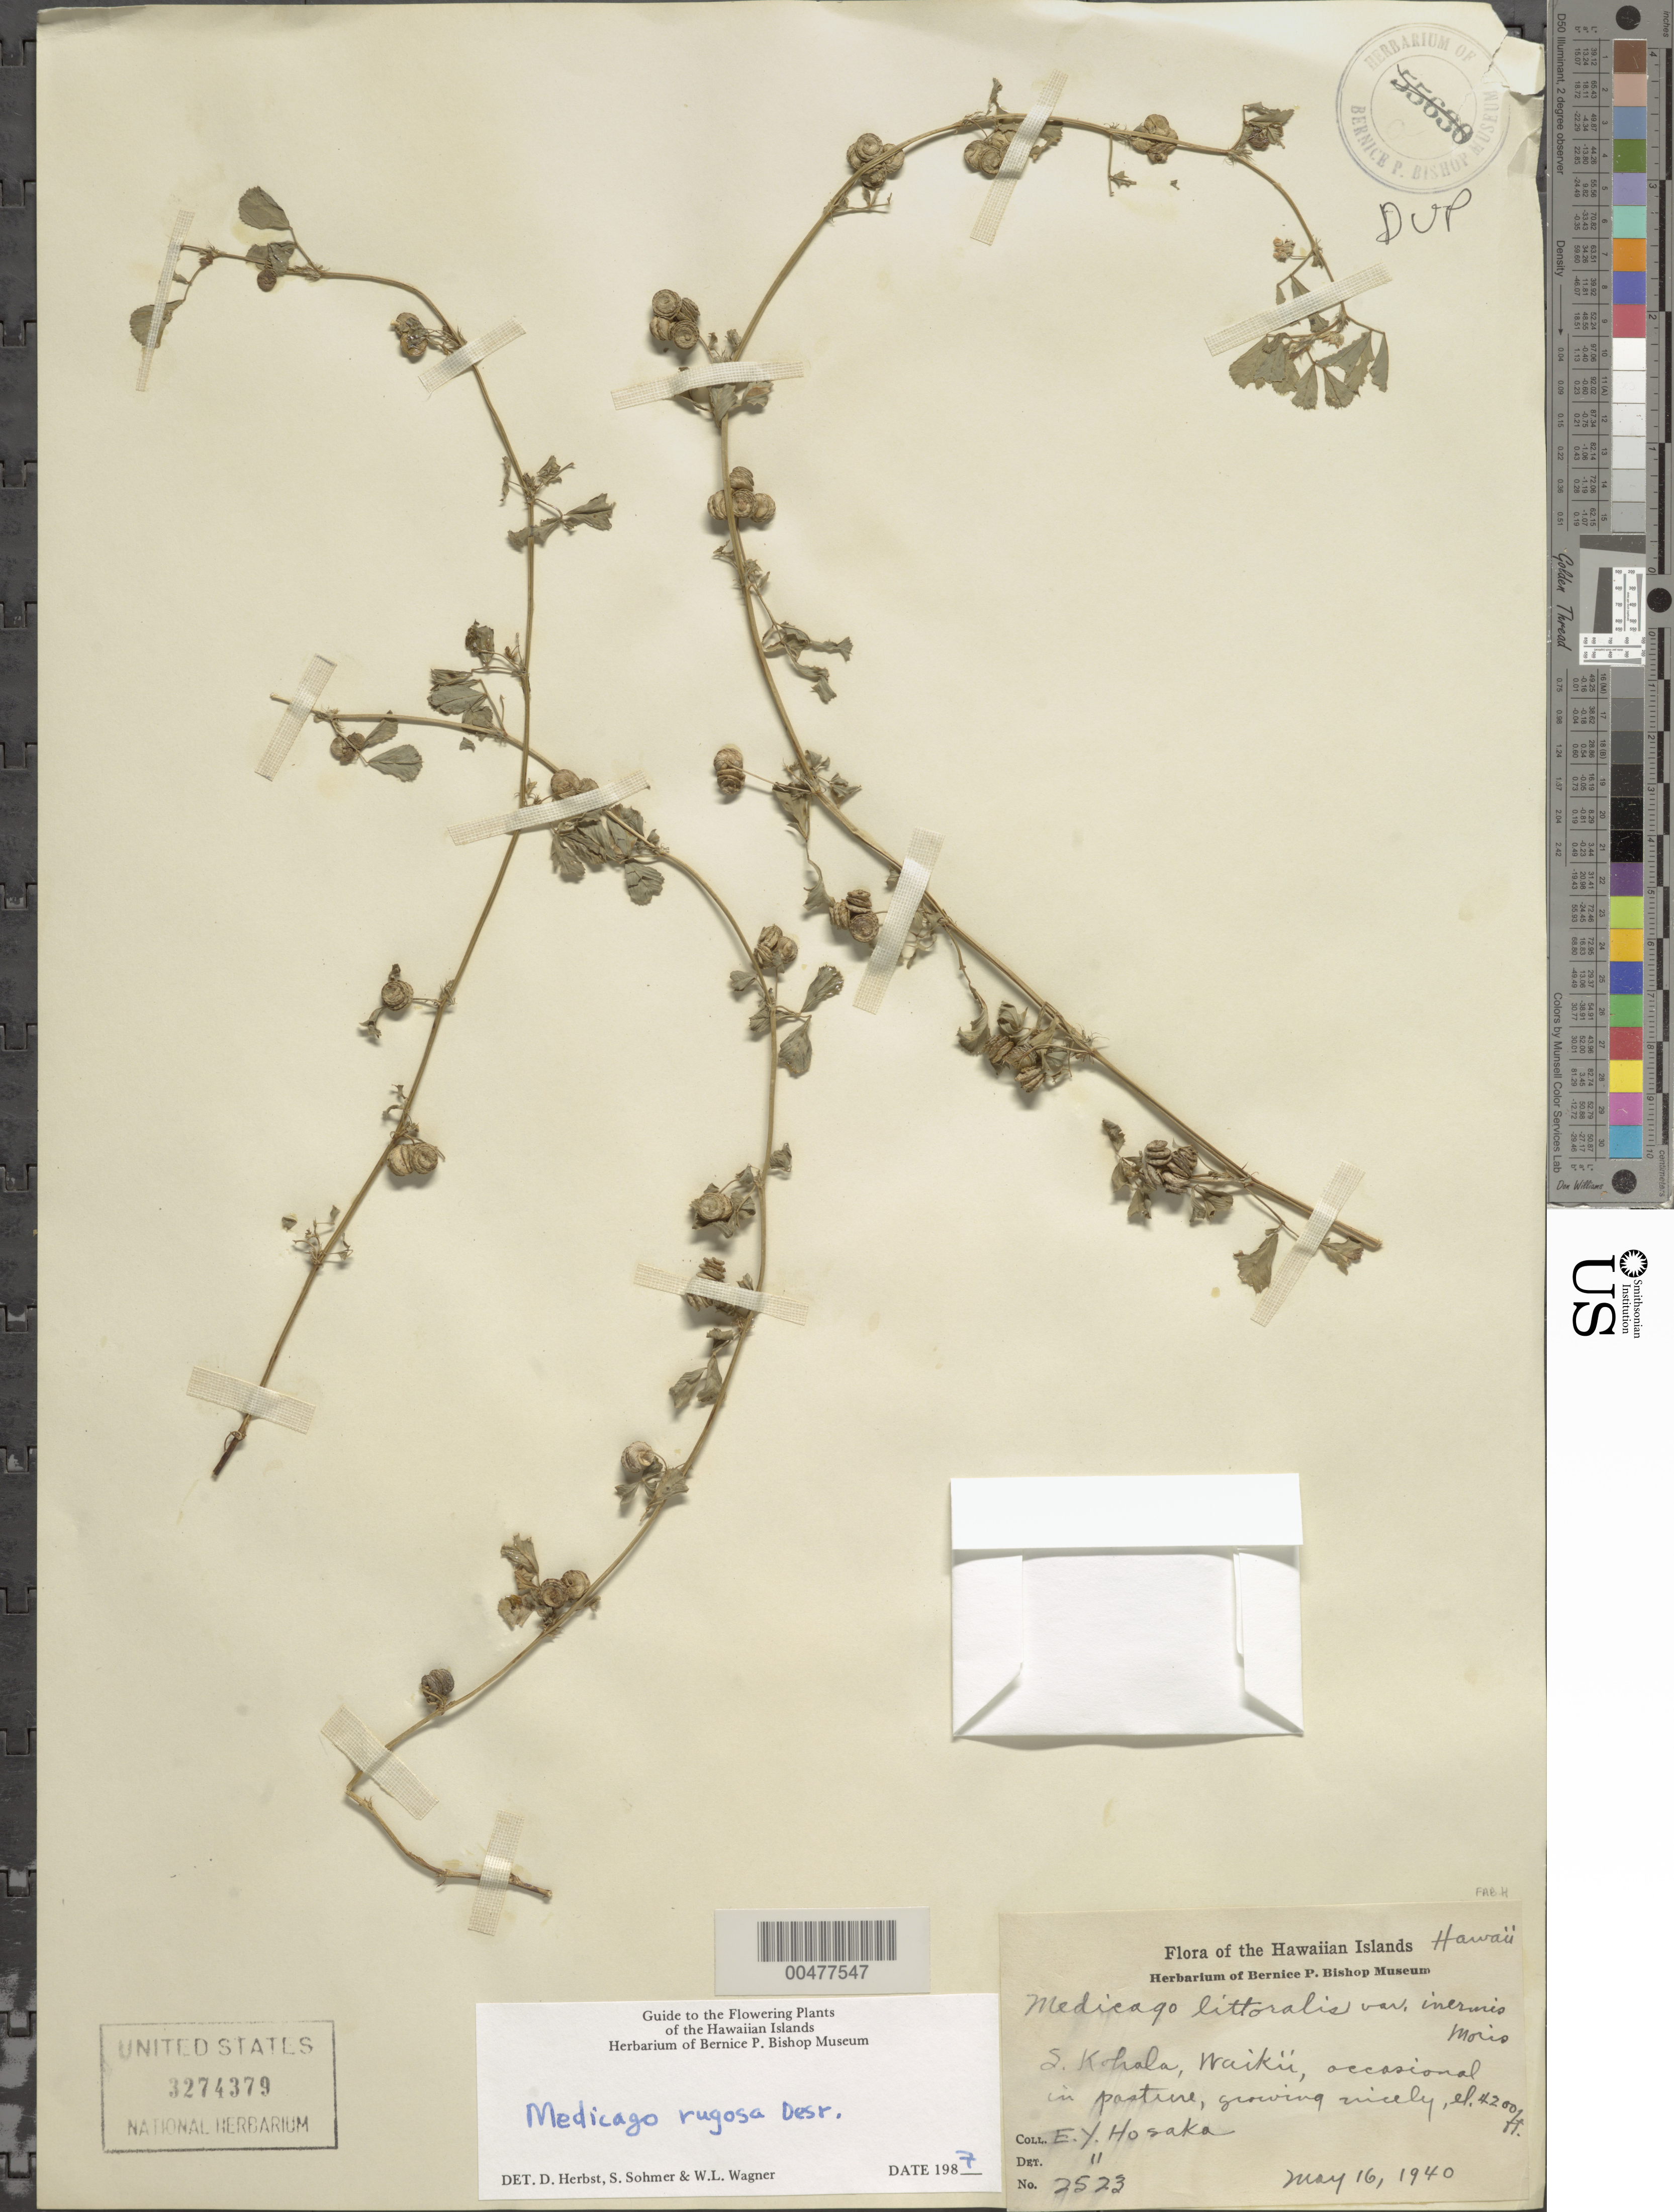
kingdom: Plantae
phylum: Tracheophyta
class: Magnoliopsida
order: Fabales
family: Fabaceae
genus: Medicago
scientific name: Medicago rugosa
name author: Desr.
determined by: Wagner, W. L.; Herbst, D. R.; Sohmer, S. H.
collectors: E. Y. Hosaka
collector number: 2523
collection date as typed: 16 May 1940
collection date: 1940-05-16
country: United States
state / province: Hawaii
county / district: Hawaii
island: Hawaii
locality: S Kohala, Waikii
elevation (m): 1280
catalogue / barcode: US 3274379